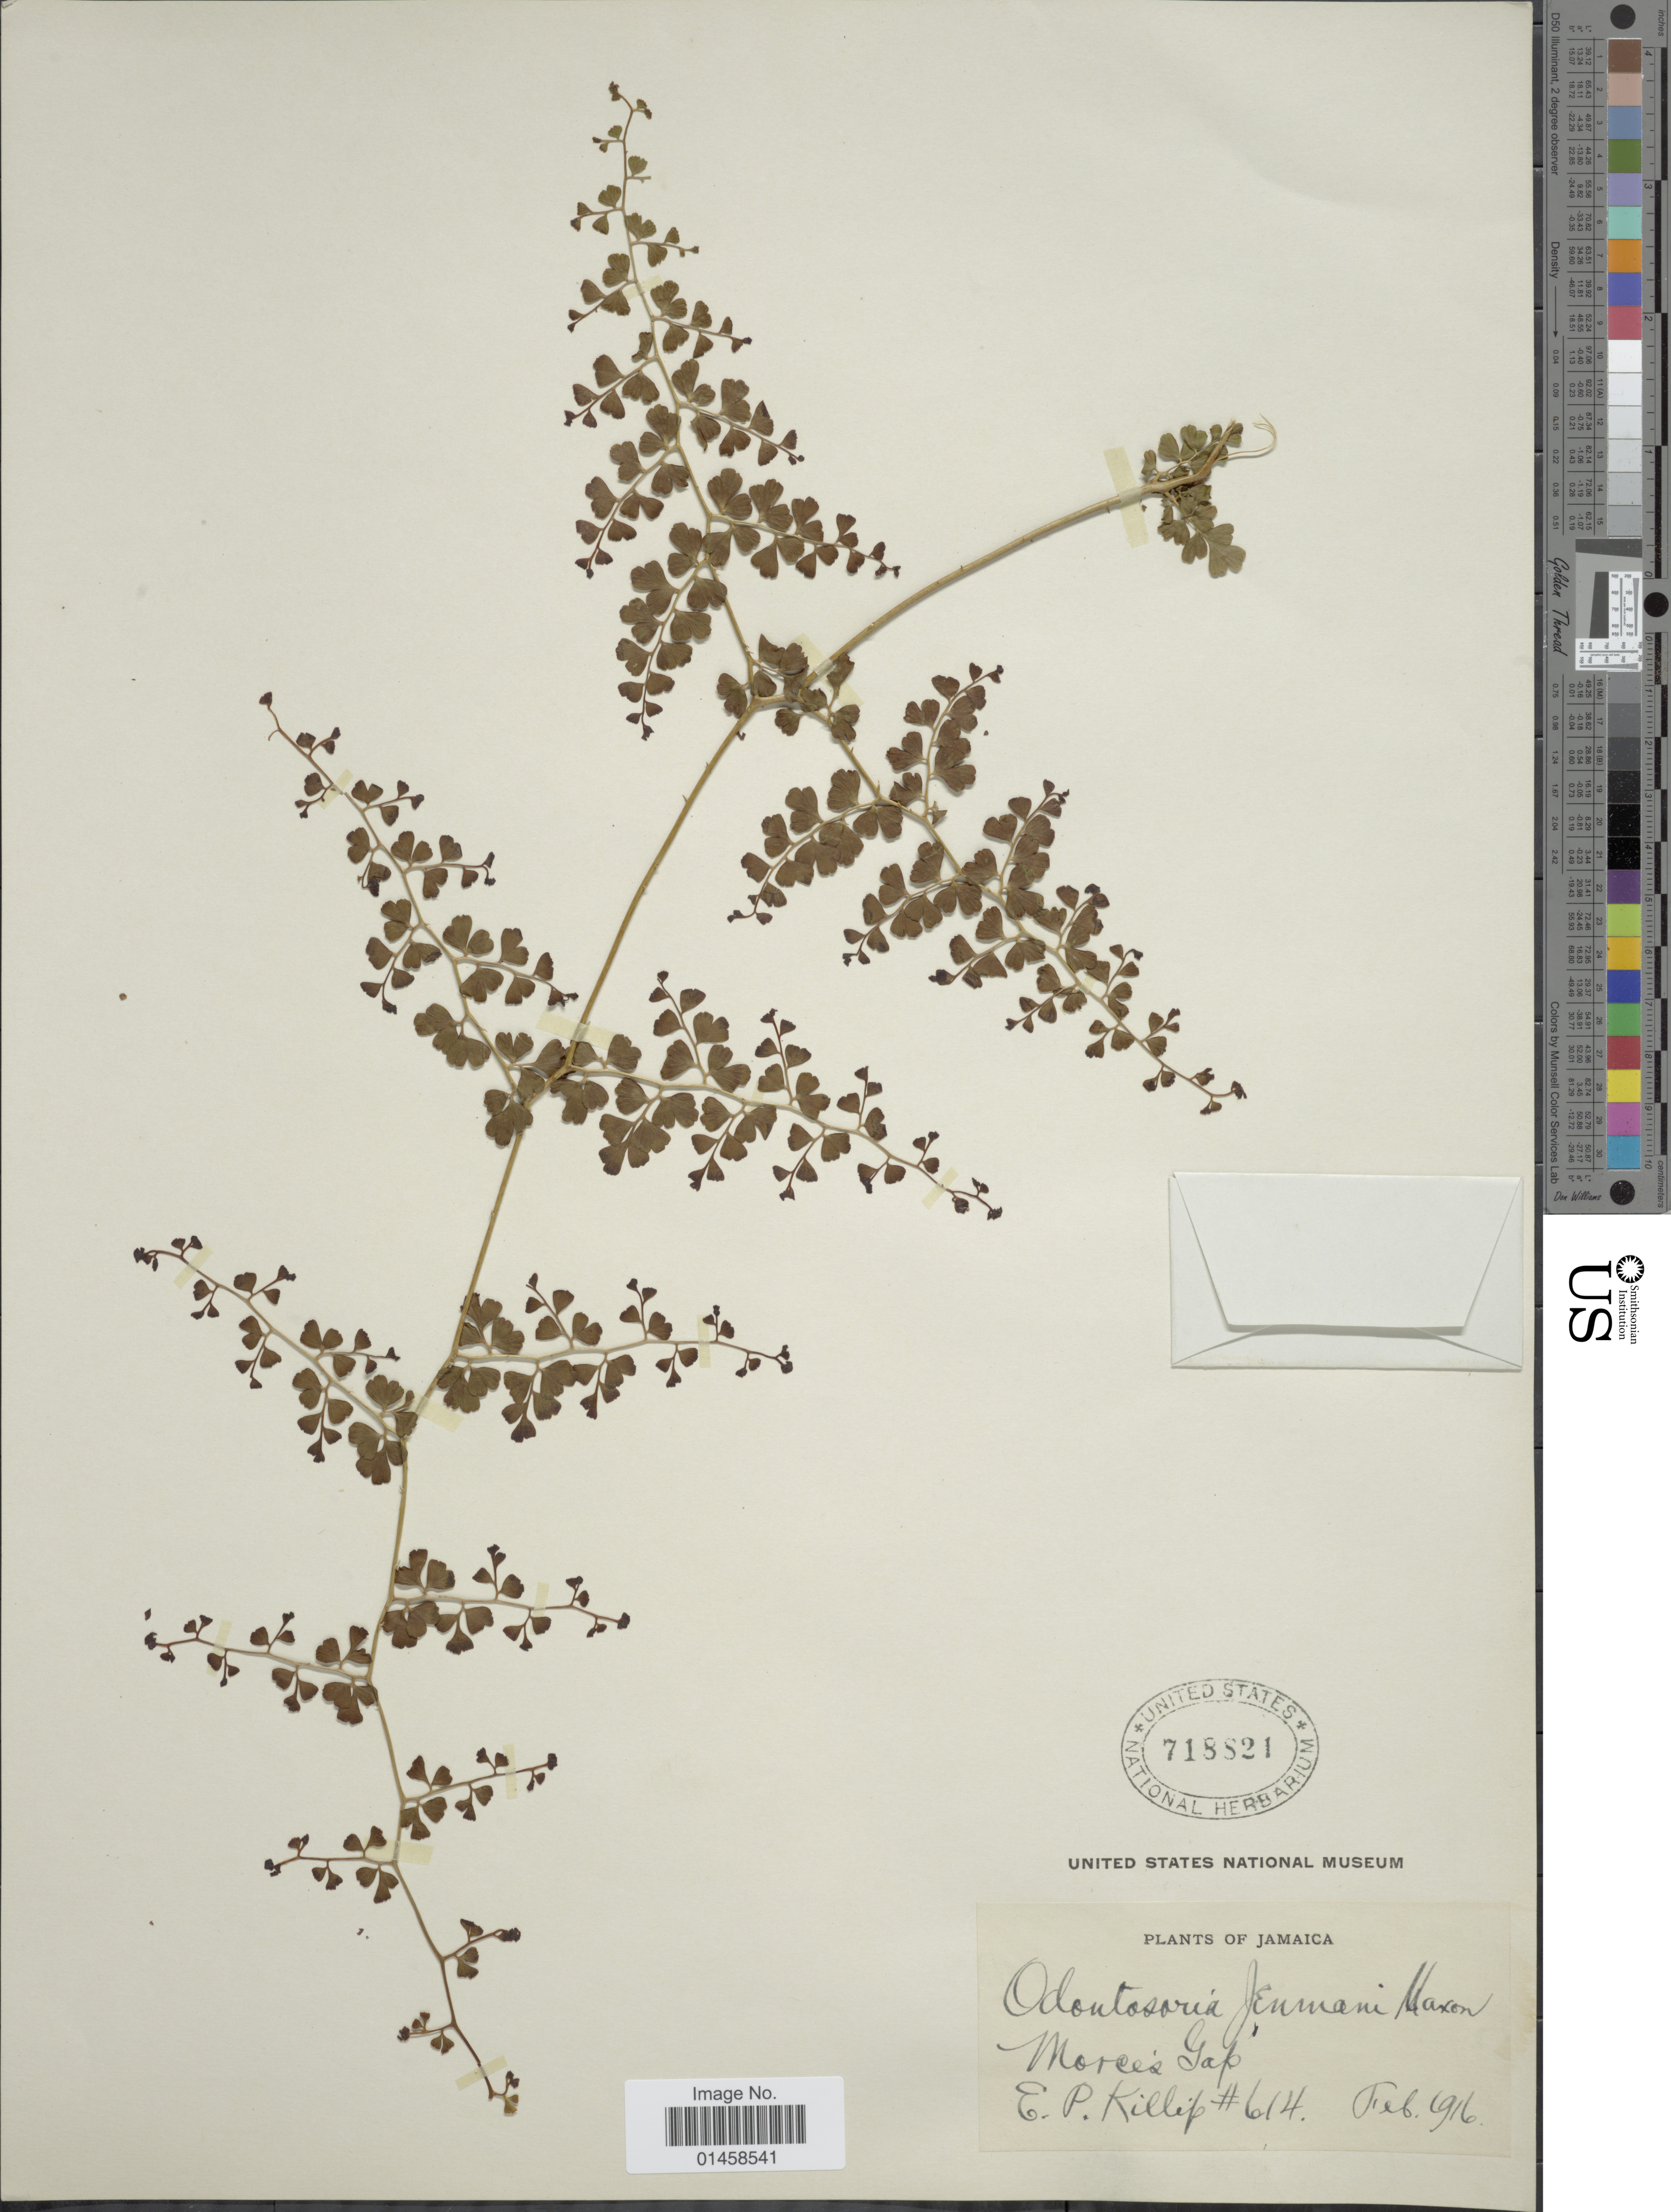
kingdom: Plantae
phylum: Tracheophyta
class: Polypodiopsida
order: Polypodiales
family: Lindsaeaceae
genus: Odontosoria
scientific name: Odontosoria jenmanii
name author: Maxon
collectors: E. P. Killip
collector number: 614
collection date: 1916-02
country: Jamaica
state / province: Portland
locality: Morces Gap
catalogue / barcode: US 718821